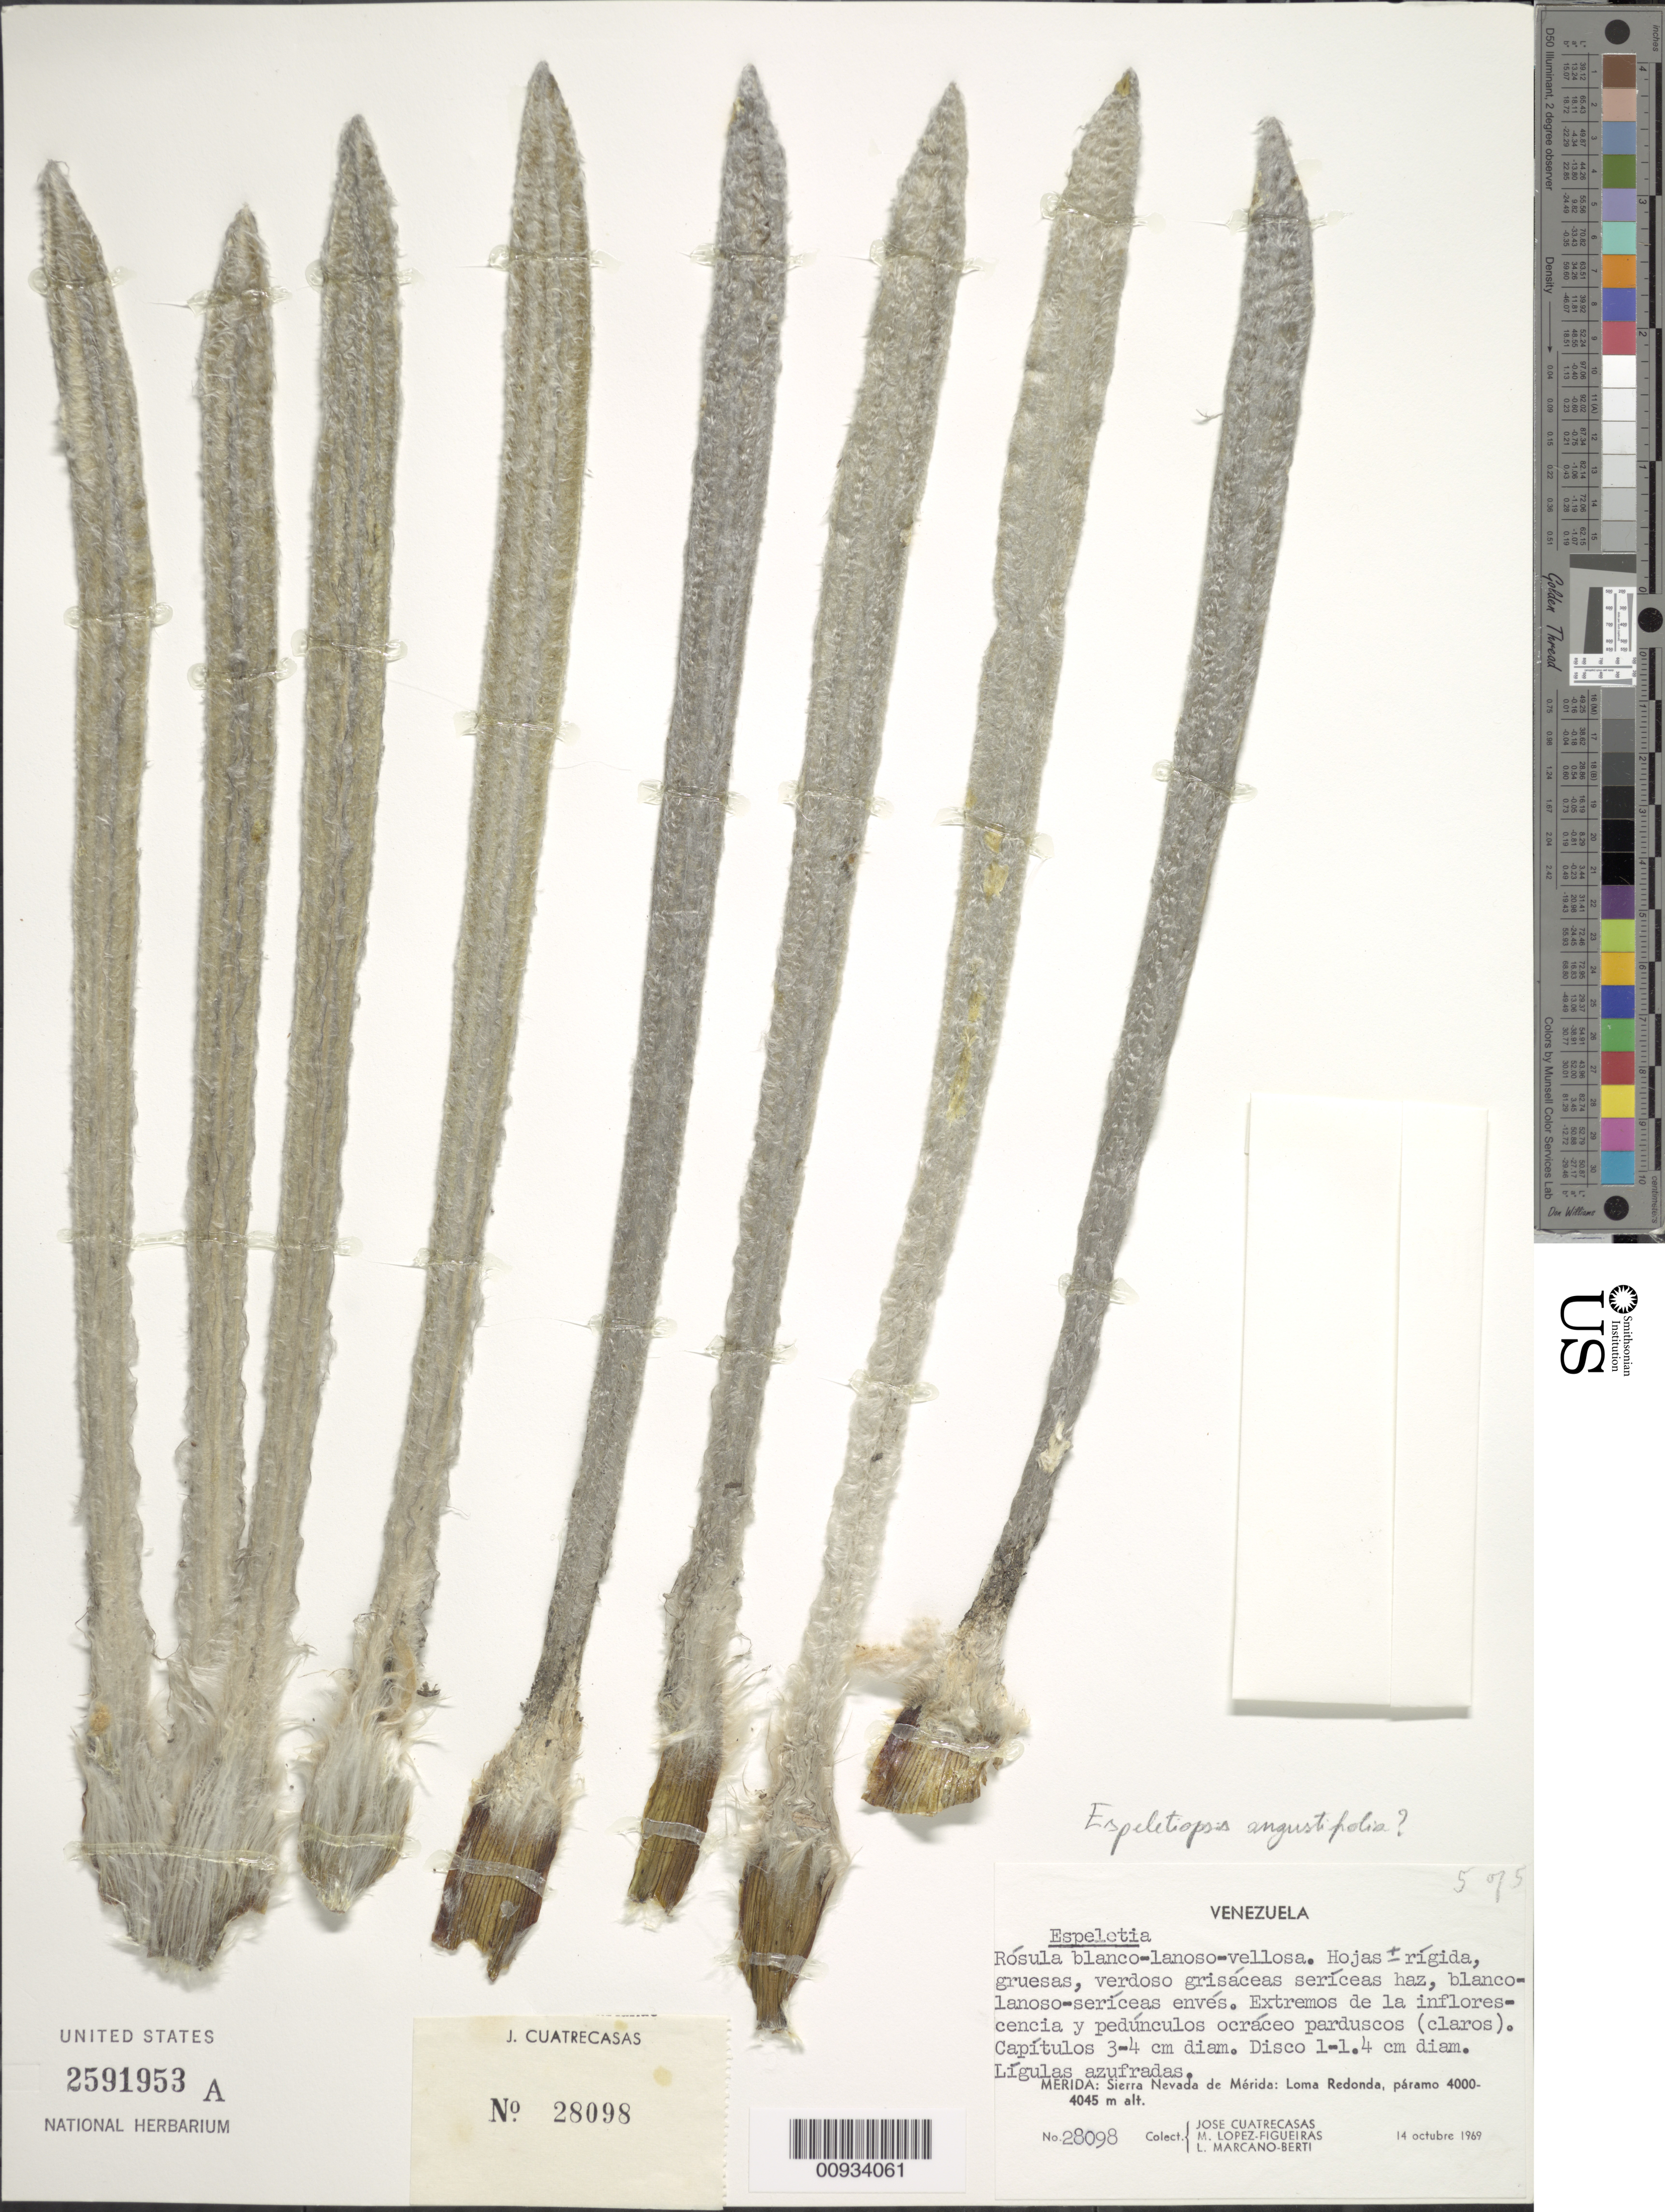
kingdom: Plantae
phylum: Tracheophyta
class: Magnoliopsida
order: Asterales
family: Asteraceae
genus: Espeletiopsis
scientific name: Espeletiopsis angustifolia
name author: (Cuatrec.) Cuatrec.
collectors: J. Cuatrecasas, M. López Figueiras & L. Marcano-Berti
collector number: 28098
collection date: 1969-10-14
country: Venezuela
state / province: Mérida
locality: Sierra Nevada de Merida, Loma Redonda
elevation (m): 4000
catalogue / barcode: US 2591953A